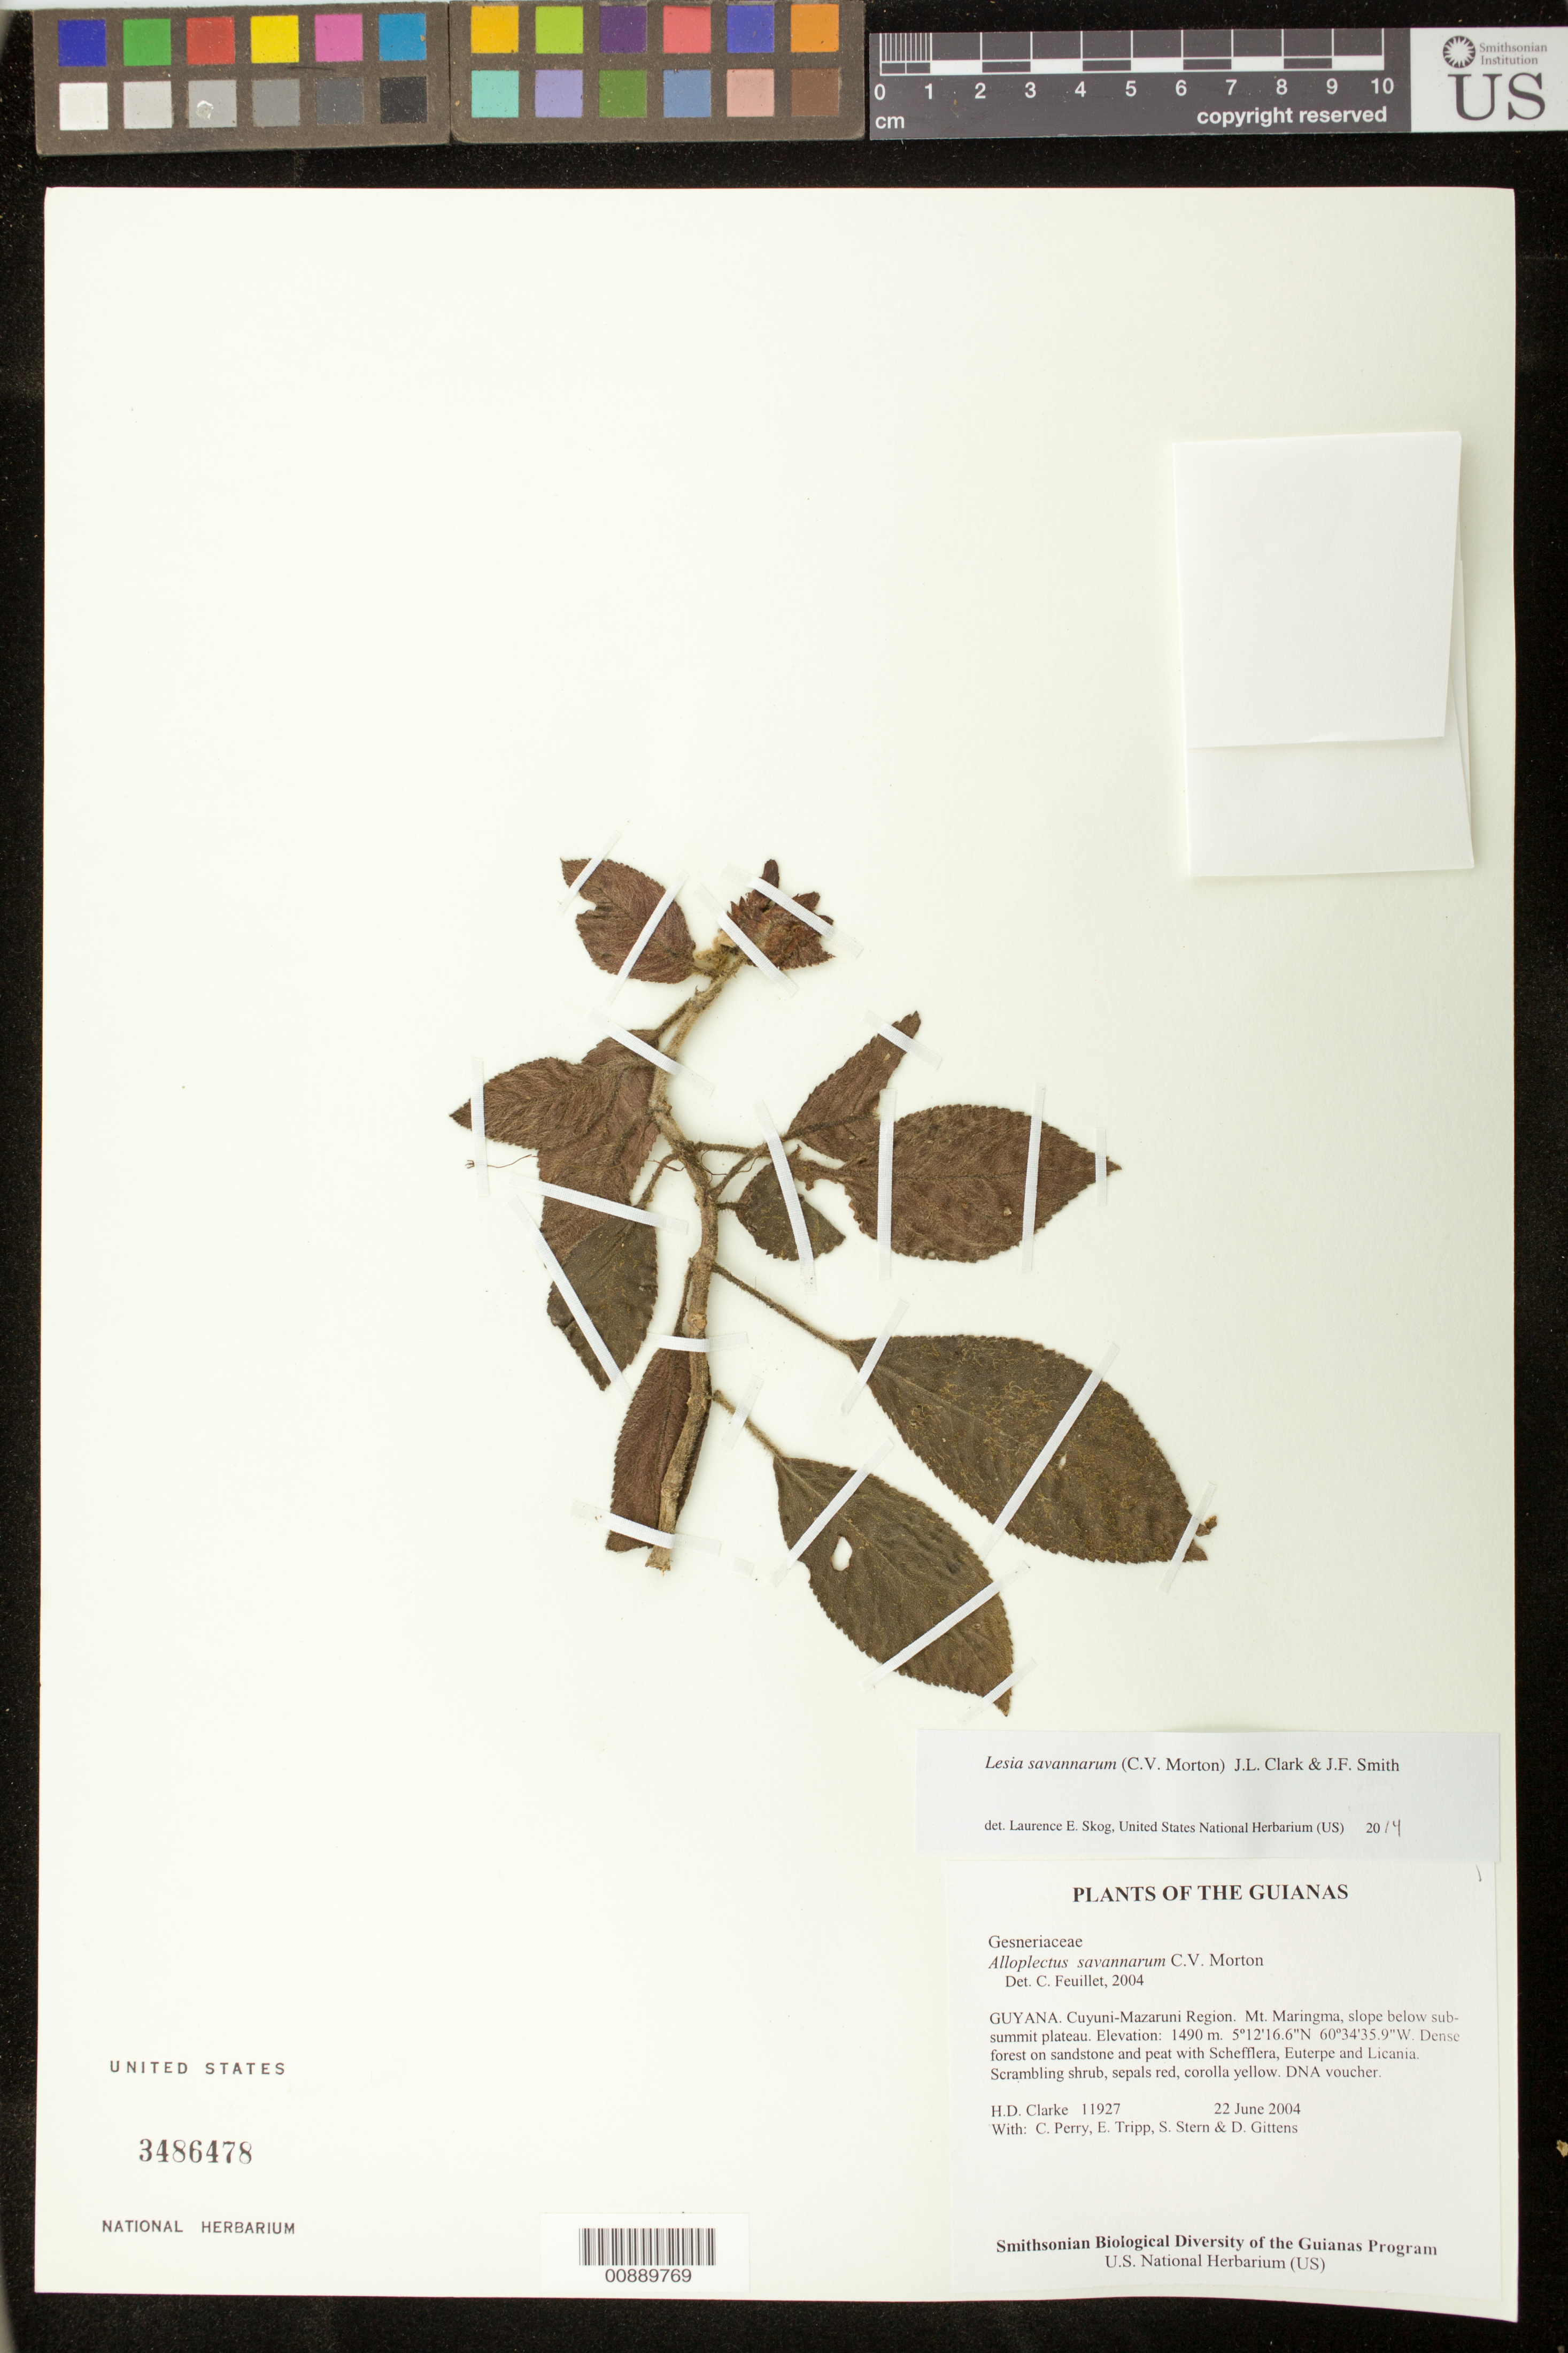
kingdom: Plantae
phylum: Tracheophyta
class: Magnoliopsida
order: Lamiales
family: Gesneriaceae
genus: Lesia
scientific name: Lesia savannarum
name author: (C.V. Morton) J.L. Clark & J.F. Sm.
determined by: Skog, Laurence E.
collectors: H. D. Clarke, C. Perry, E. Tripp, S. R. Stern & D. Gittens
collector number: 11927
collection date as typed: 22 Jun 2004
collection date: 2004-06-22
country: Guyana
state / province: Cuyuni-Mazaruni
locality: Mt. Maringma, slope below sub-summit plateau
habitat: Dense forest on sandstone and peat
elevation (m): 1490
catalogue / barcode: US 3486478